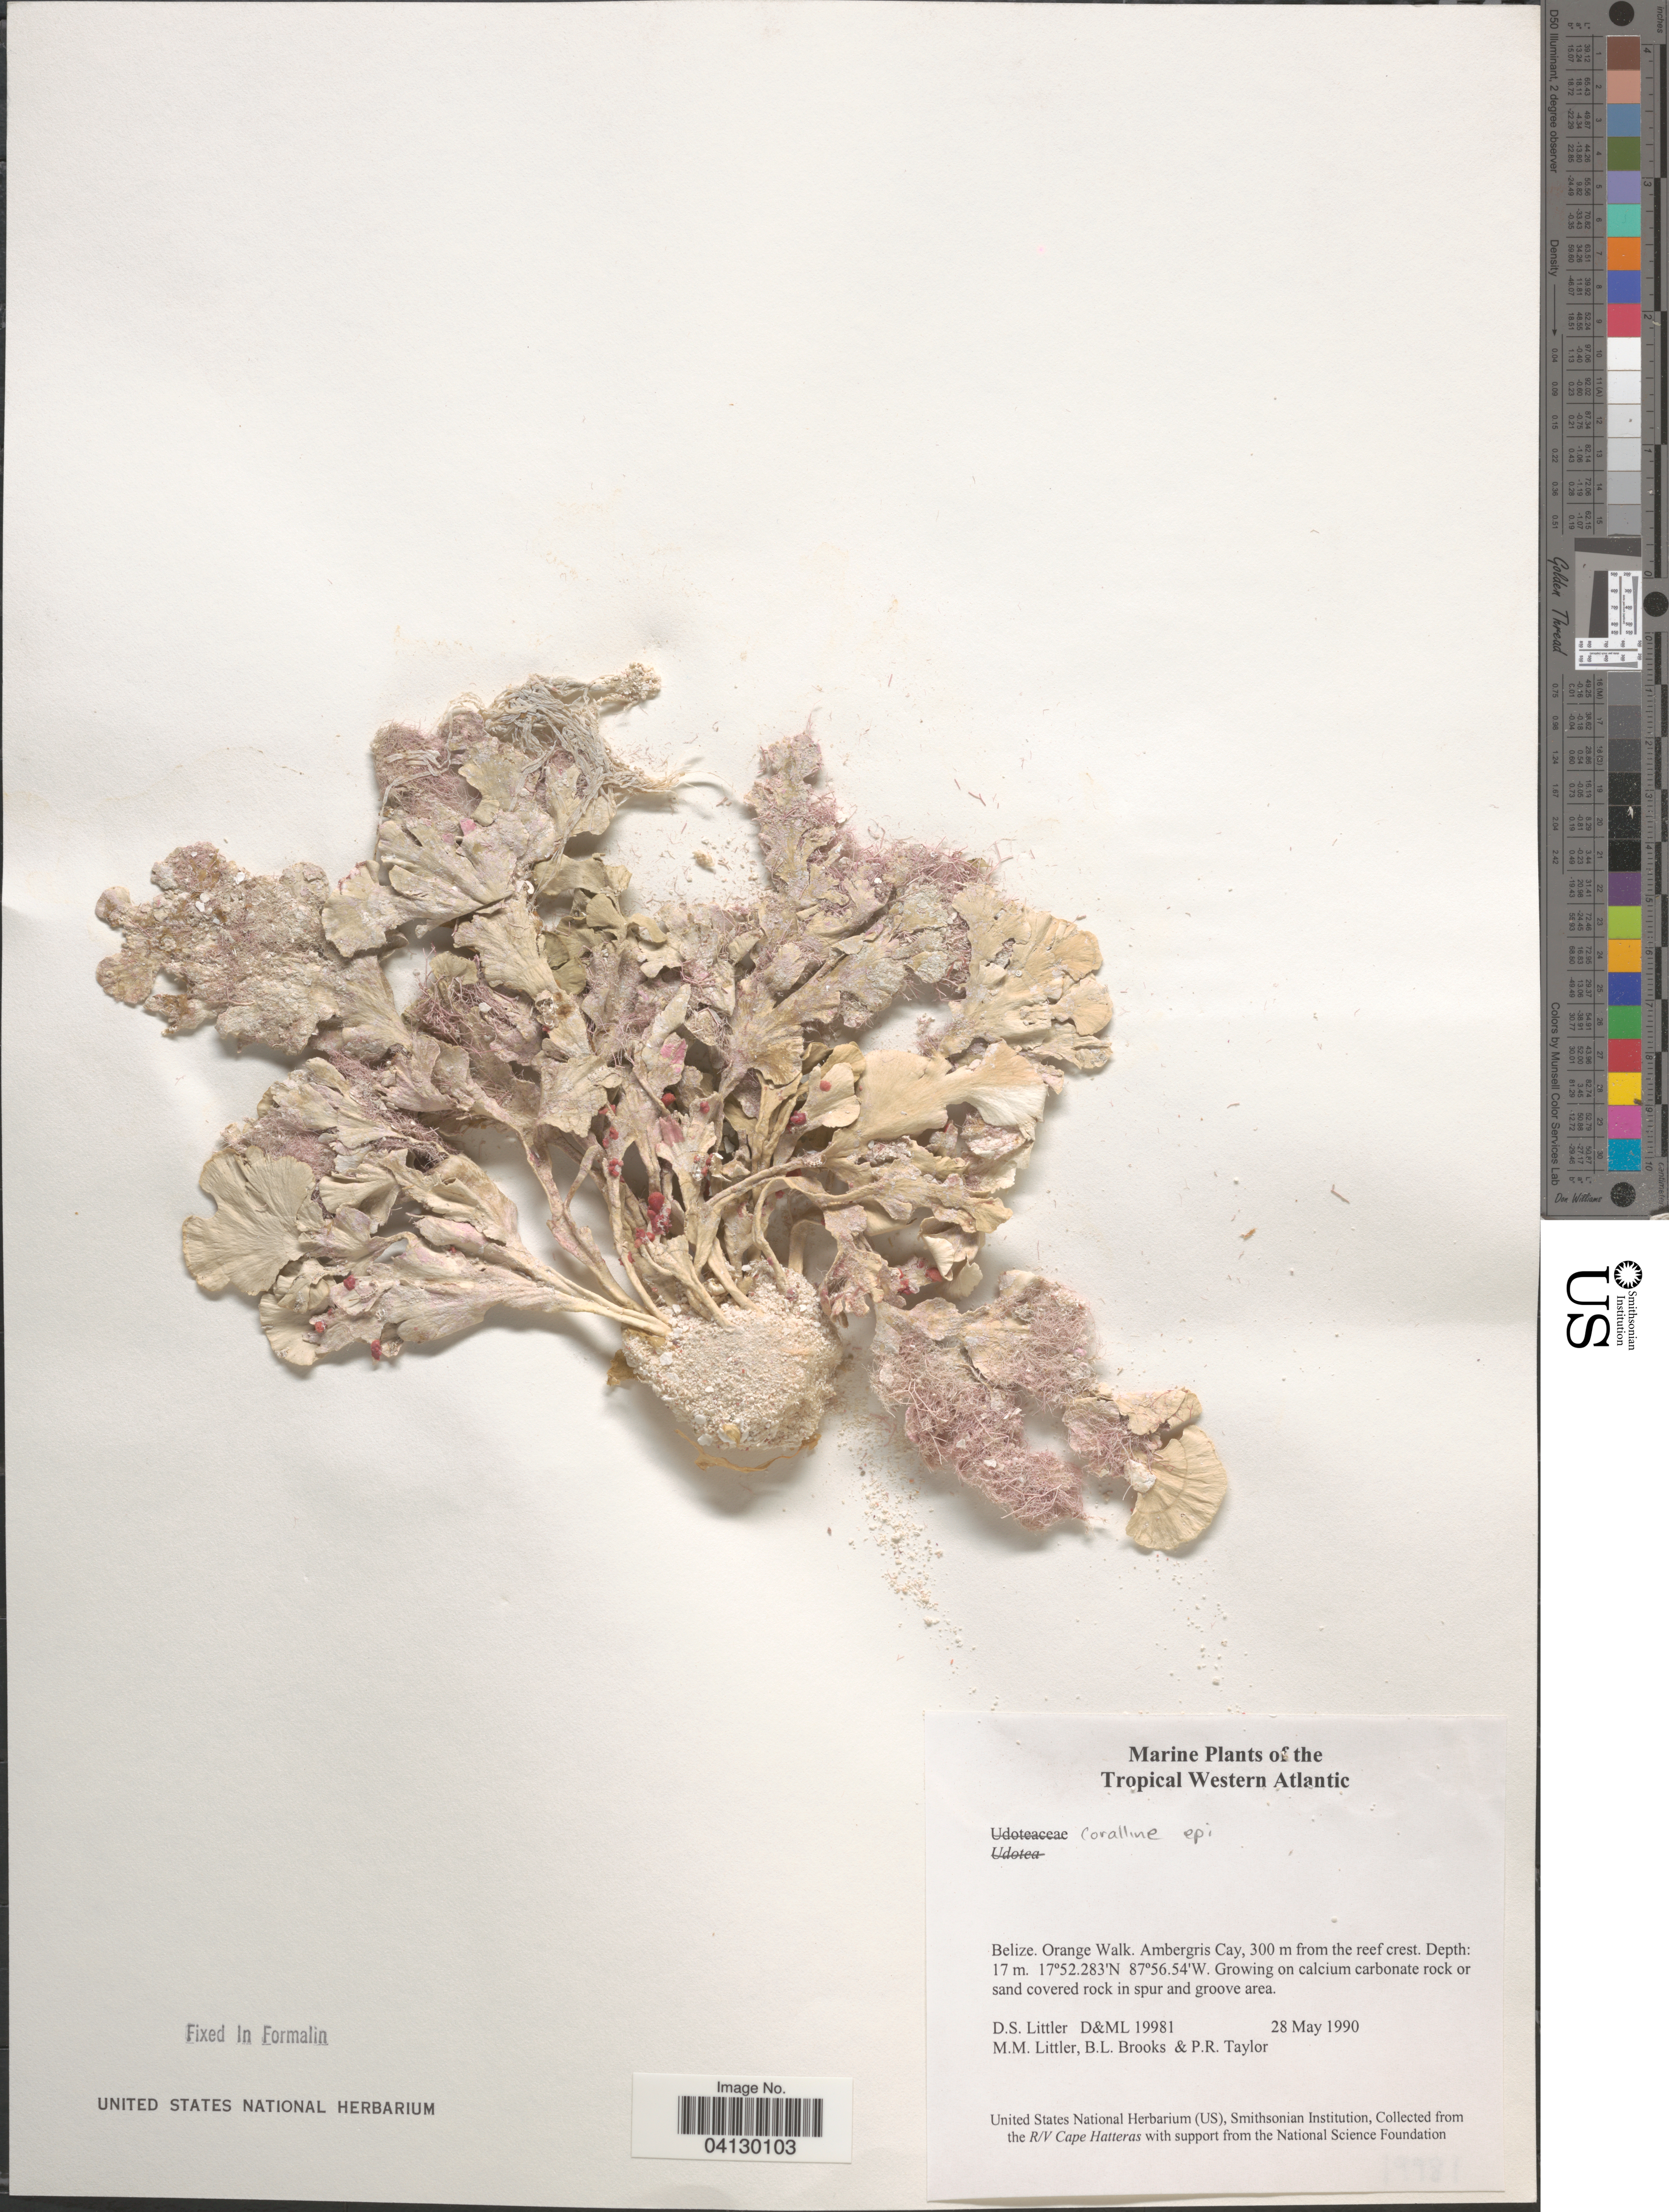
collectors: D. S. Littler, B. Brooks & P. R. Taylor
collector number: D&ML 19981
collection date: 1990-05-28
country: Belize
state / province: Orange Walk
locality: The Tropical Western Atlantic. Ambergris Cay, 300 m from the reef crest.